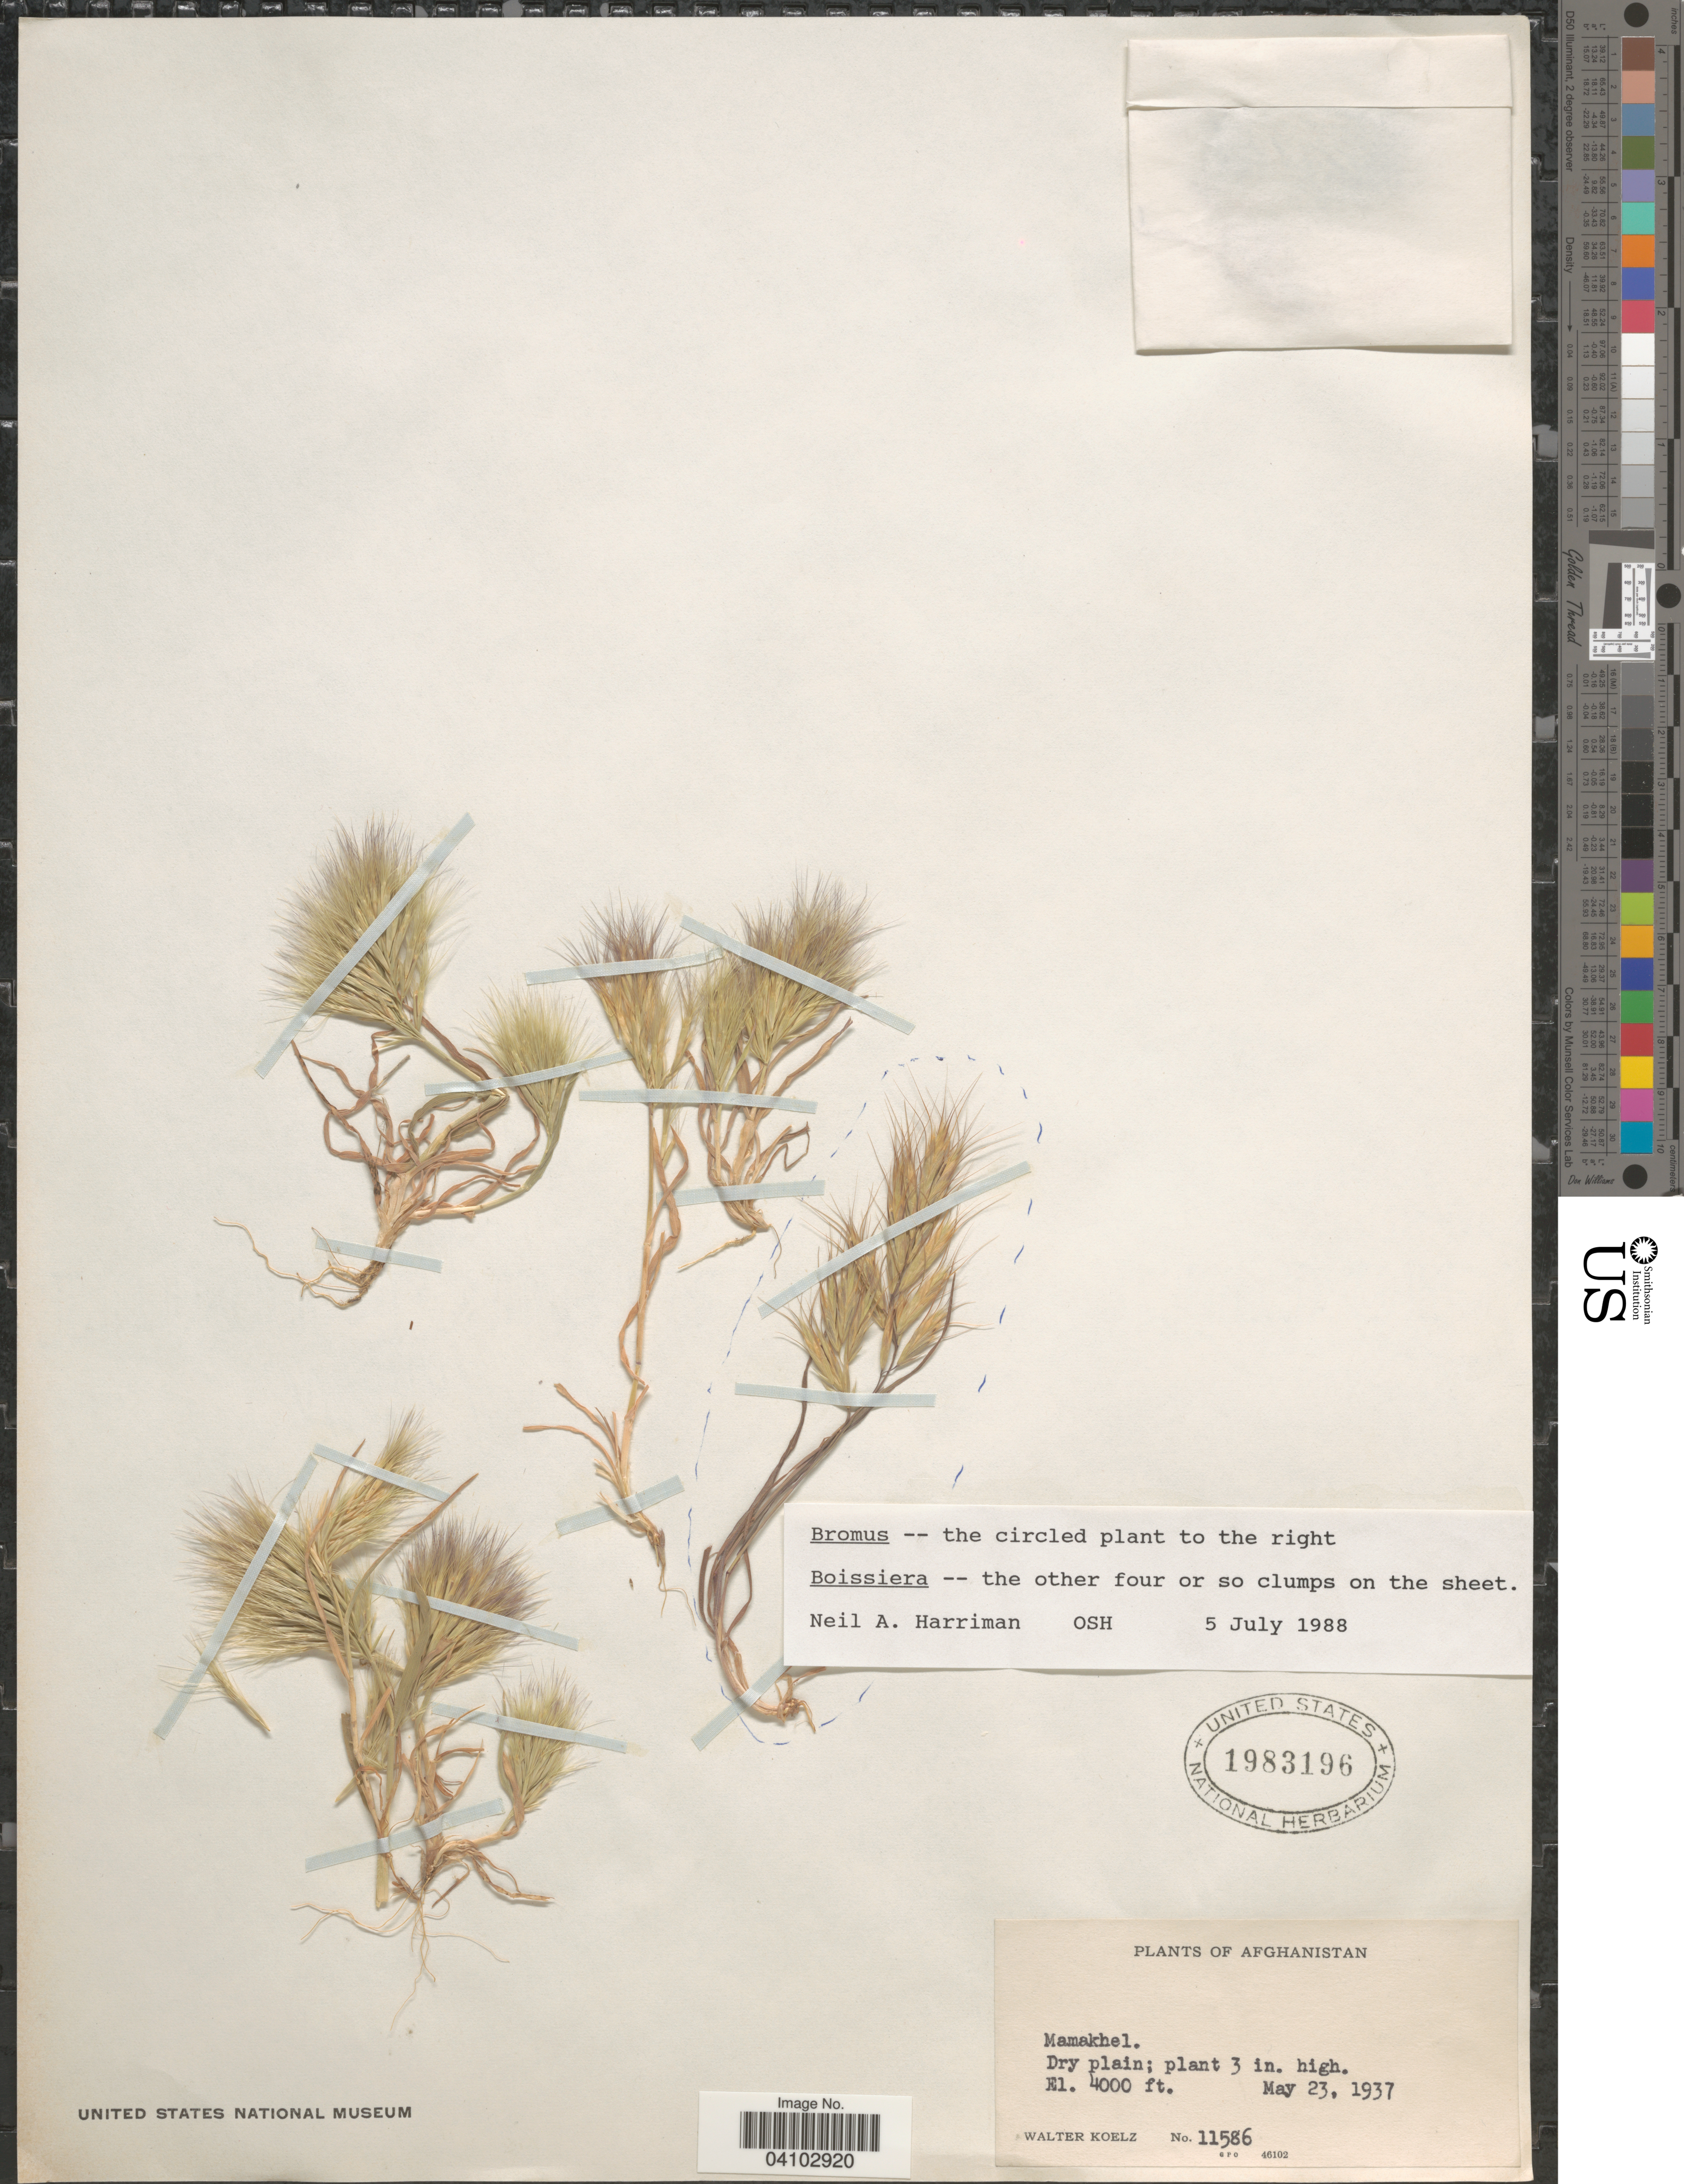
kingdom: Plantae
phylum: Tracheophyta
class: Liliopsida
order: Poales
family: Poaceae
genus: Bromus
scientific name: Bromus pumilio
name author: (Trin.) P.M. Sm.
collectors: W. Koelz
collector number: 11586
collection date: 1937-05-23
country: Afghanistan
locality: Mamakhel.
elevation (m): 1219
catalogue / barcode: US 1983196